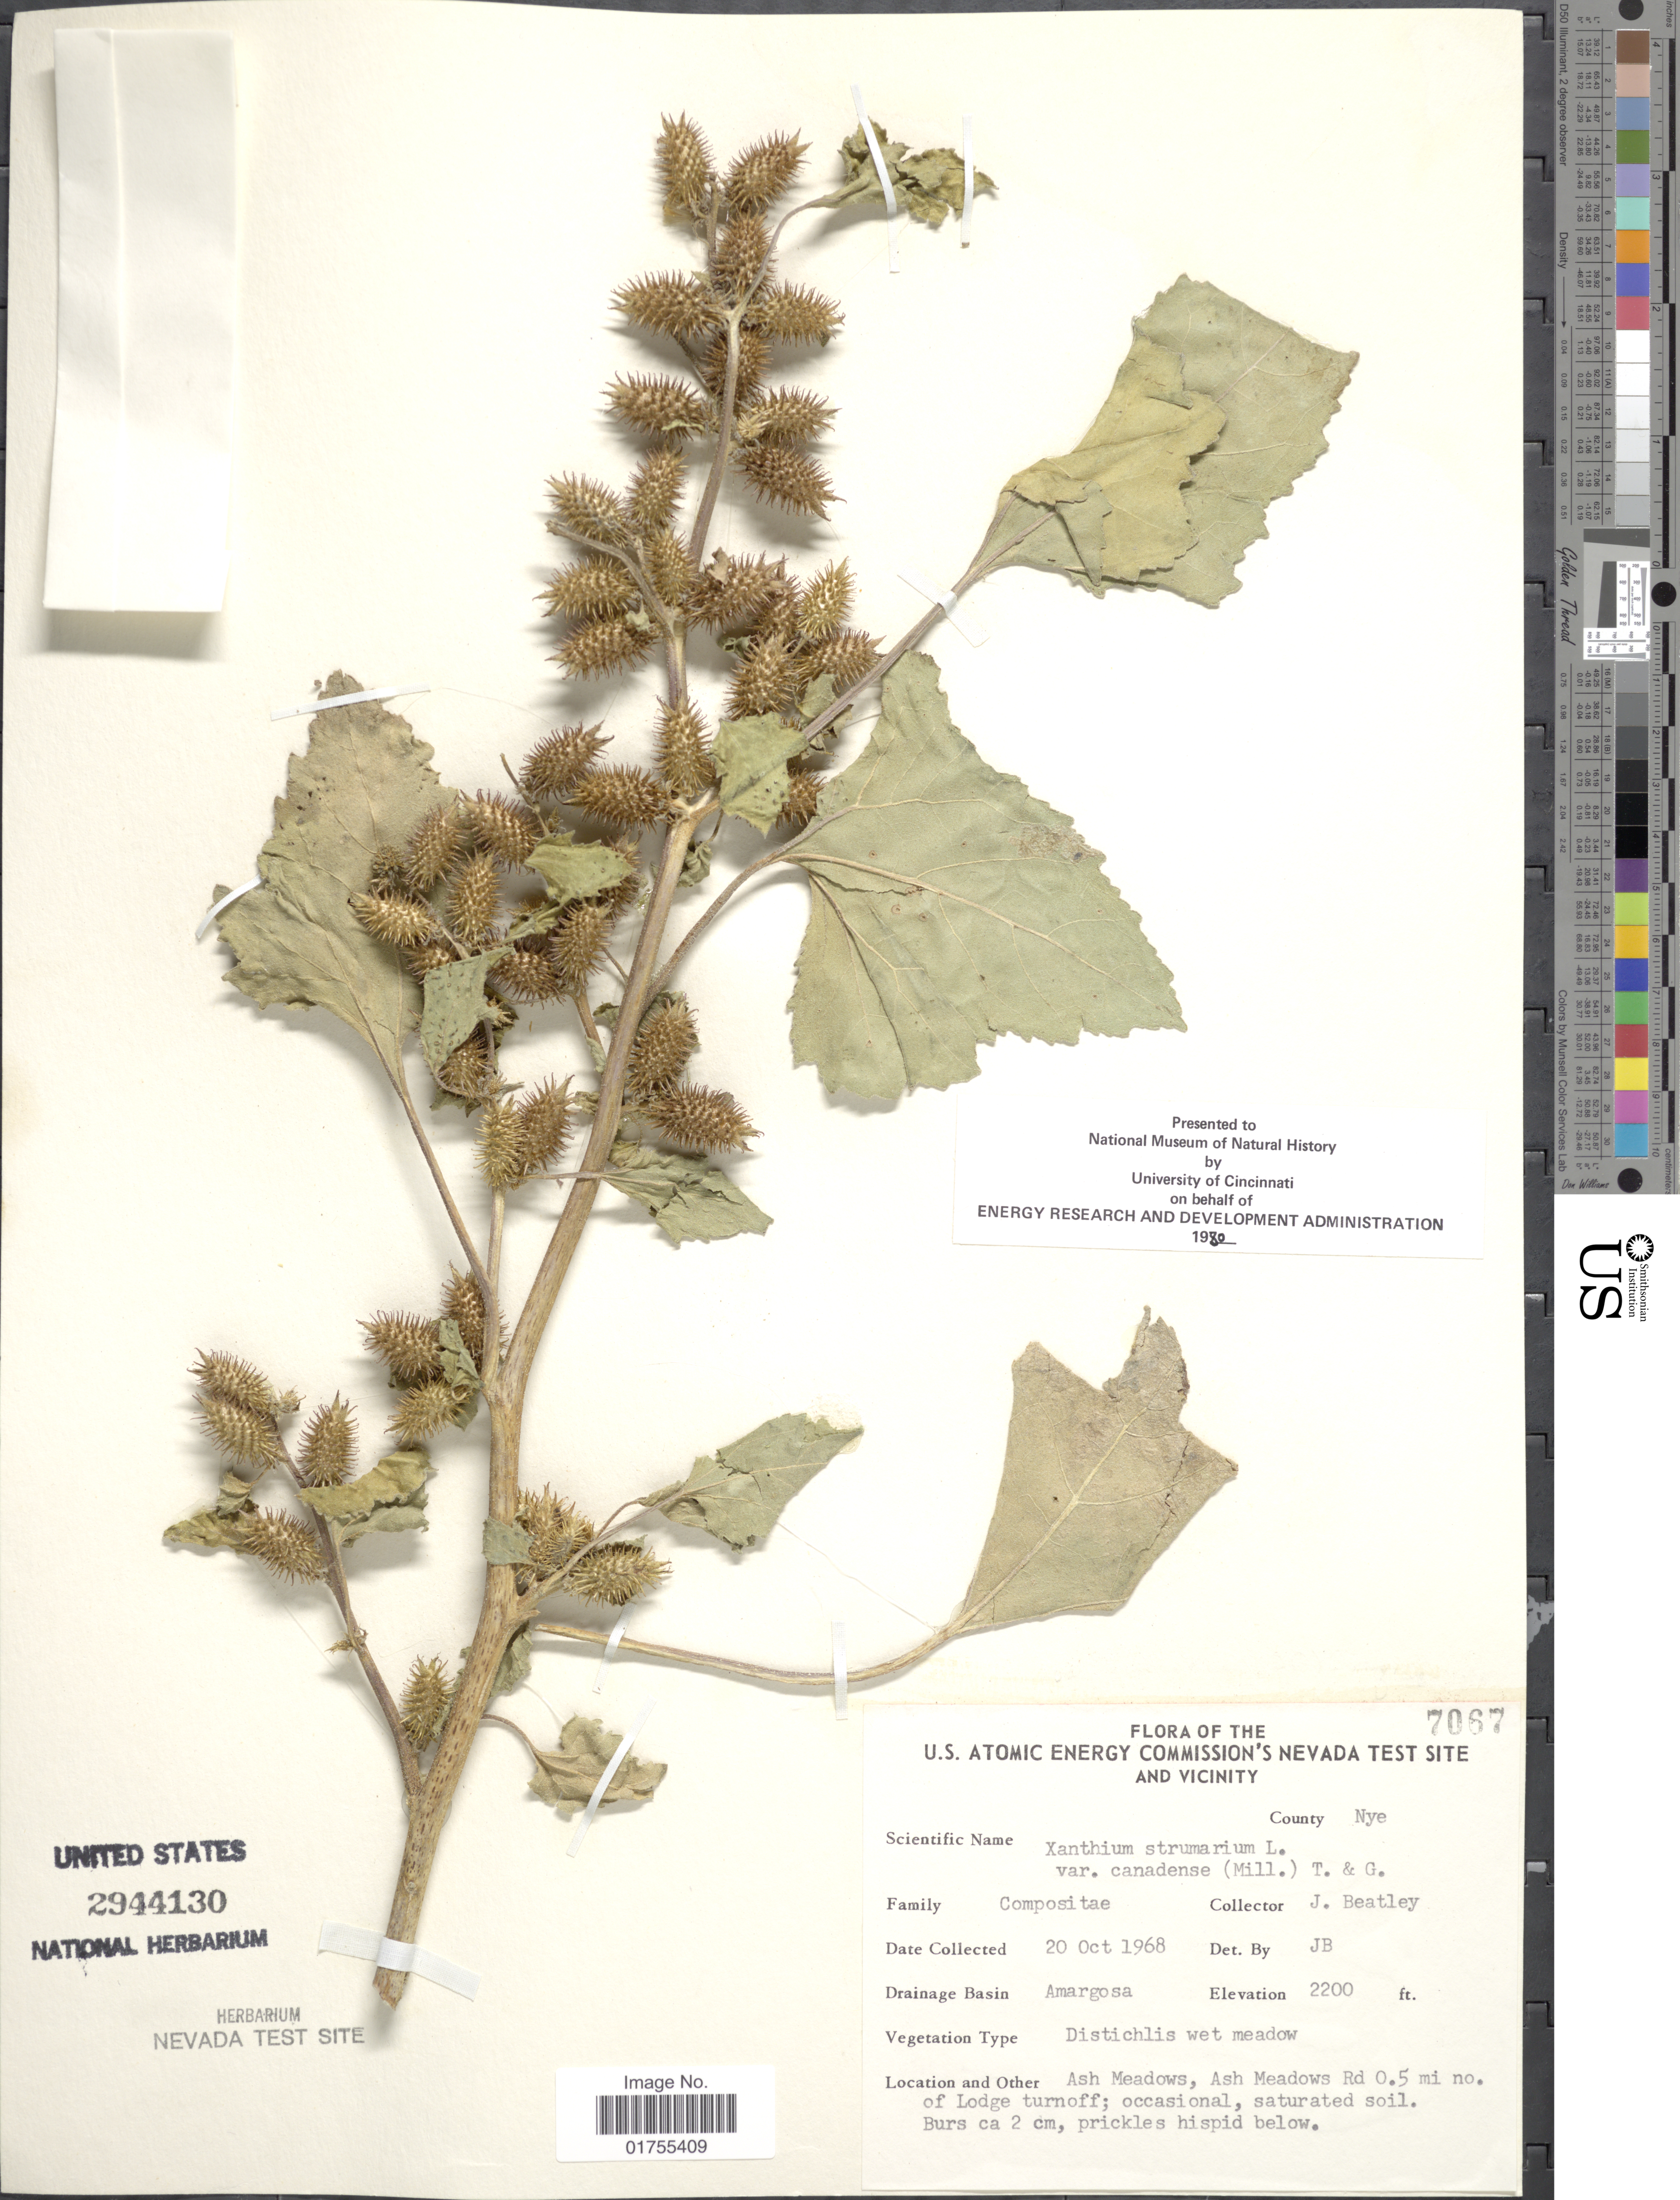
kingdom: Plantae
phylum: Tracheophyta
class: Magnoliopsida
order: Asterales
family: Asteraceae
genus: Xanthium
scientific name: Xanthium strumarium var. glabratum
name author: Mill.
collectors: J. C. Beatley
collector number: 7067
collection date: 1968-10-20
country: United States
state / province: Nevada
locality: U.S. Atomic Energy Commission's Nevada Test Site and Vicinity, County: Nye, Drainage Basin: Amargosa, Ash Meadows Rd 0.5 mi no. of lodge turnoff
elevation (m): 671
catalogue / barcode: US 2944130